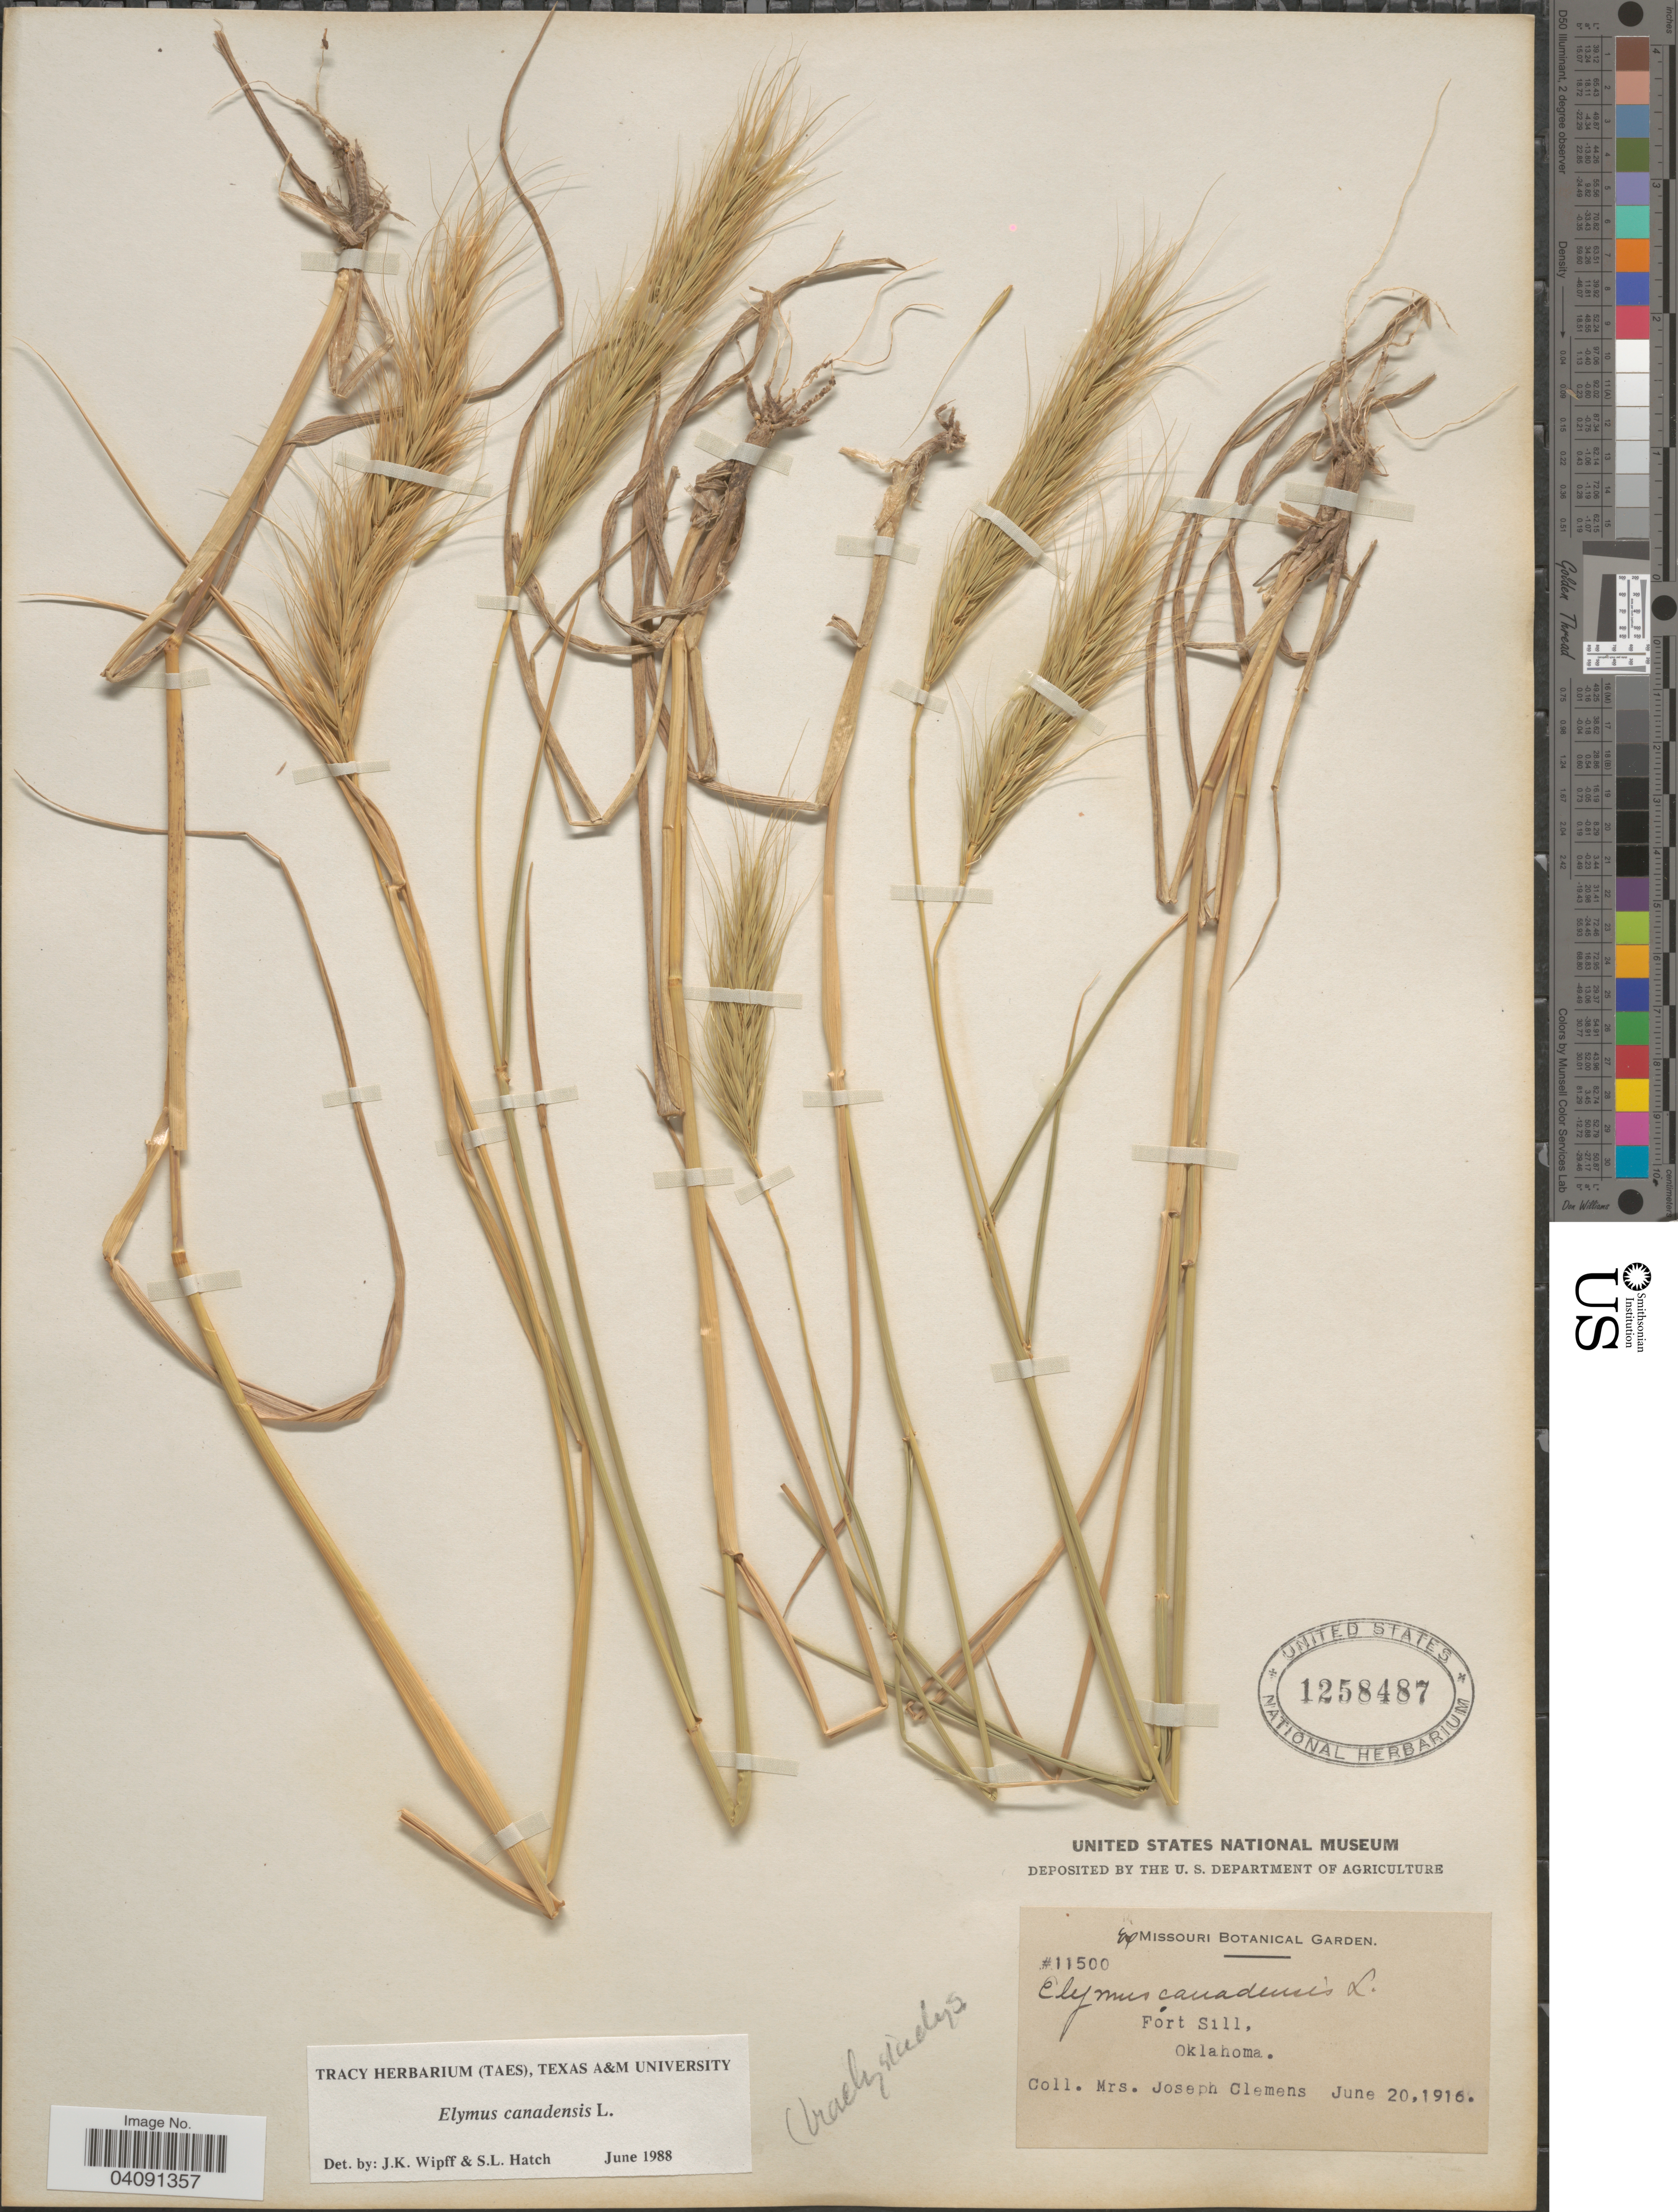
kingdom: Plantae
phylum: Tracheophyta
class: Liliopsida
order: Poales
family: Poaceae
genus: Elymus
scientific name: Elymus canadensis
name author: L.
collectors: J. Clemens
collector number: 11500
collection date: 1916-06-20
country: United States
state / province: Oklahoma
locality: Fort Sill.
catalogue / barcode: US 1258487